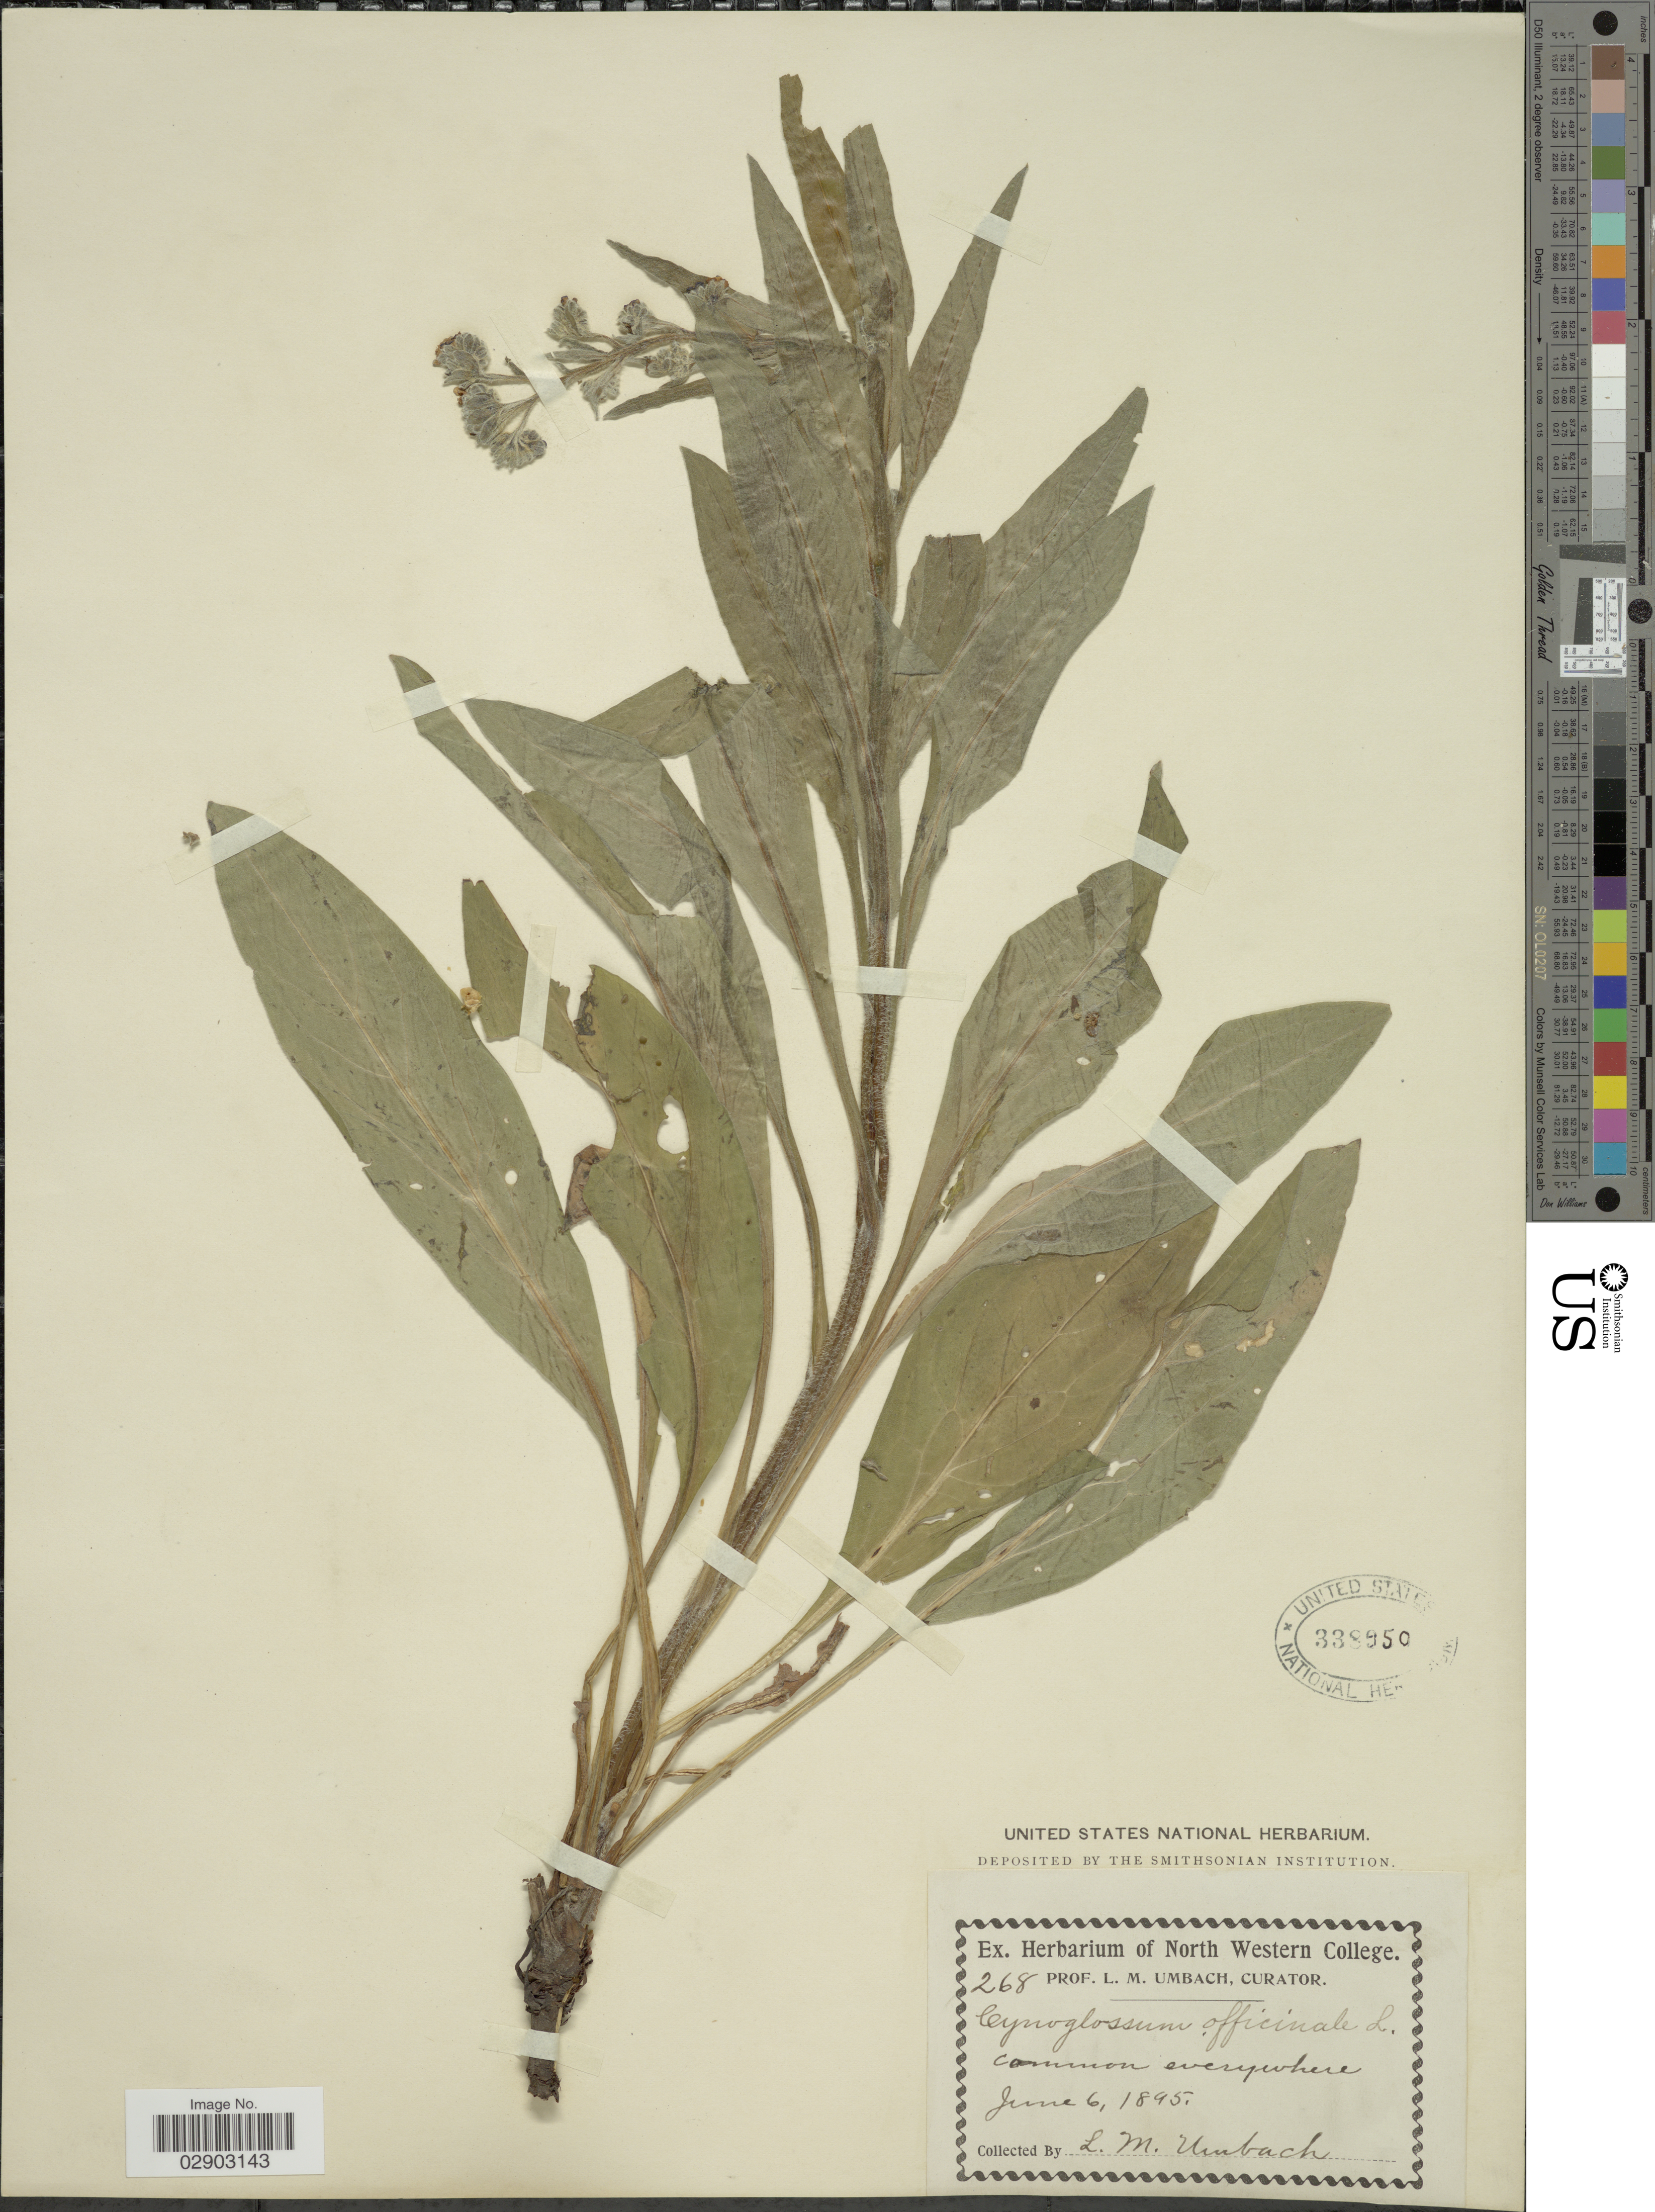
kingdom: Plantae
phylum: Tracheophyta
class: Magnoliopsida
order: Boraginales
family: Boraginaceae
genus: Cynoglossum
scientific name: Cynoglossum officinale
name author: L.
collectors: L. M. Umbach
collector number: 268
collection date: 1895-06-06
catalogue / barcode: US 338950